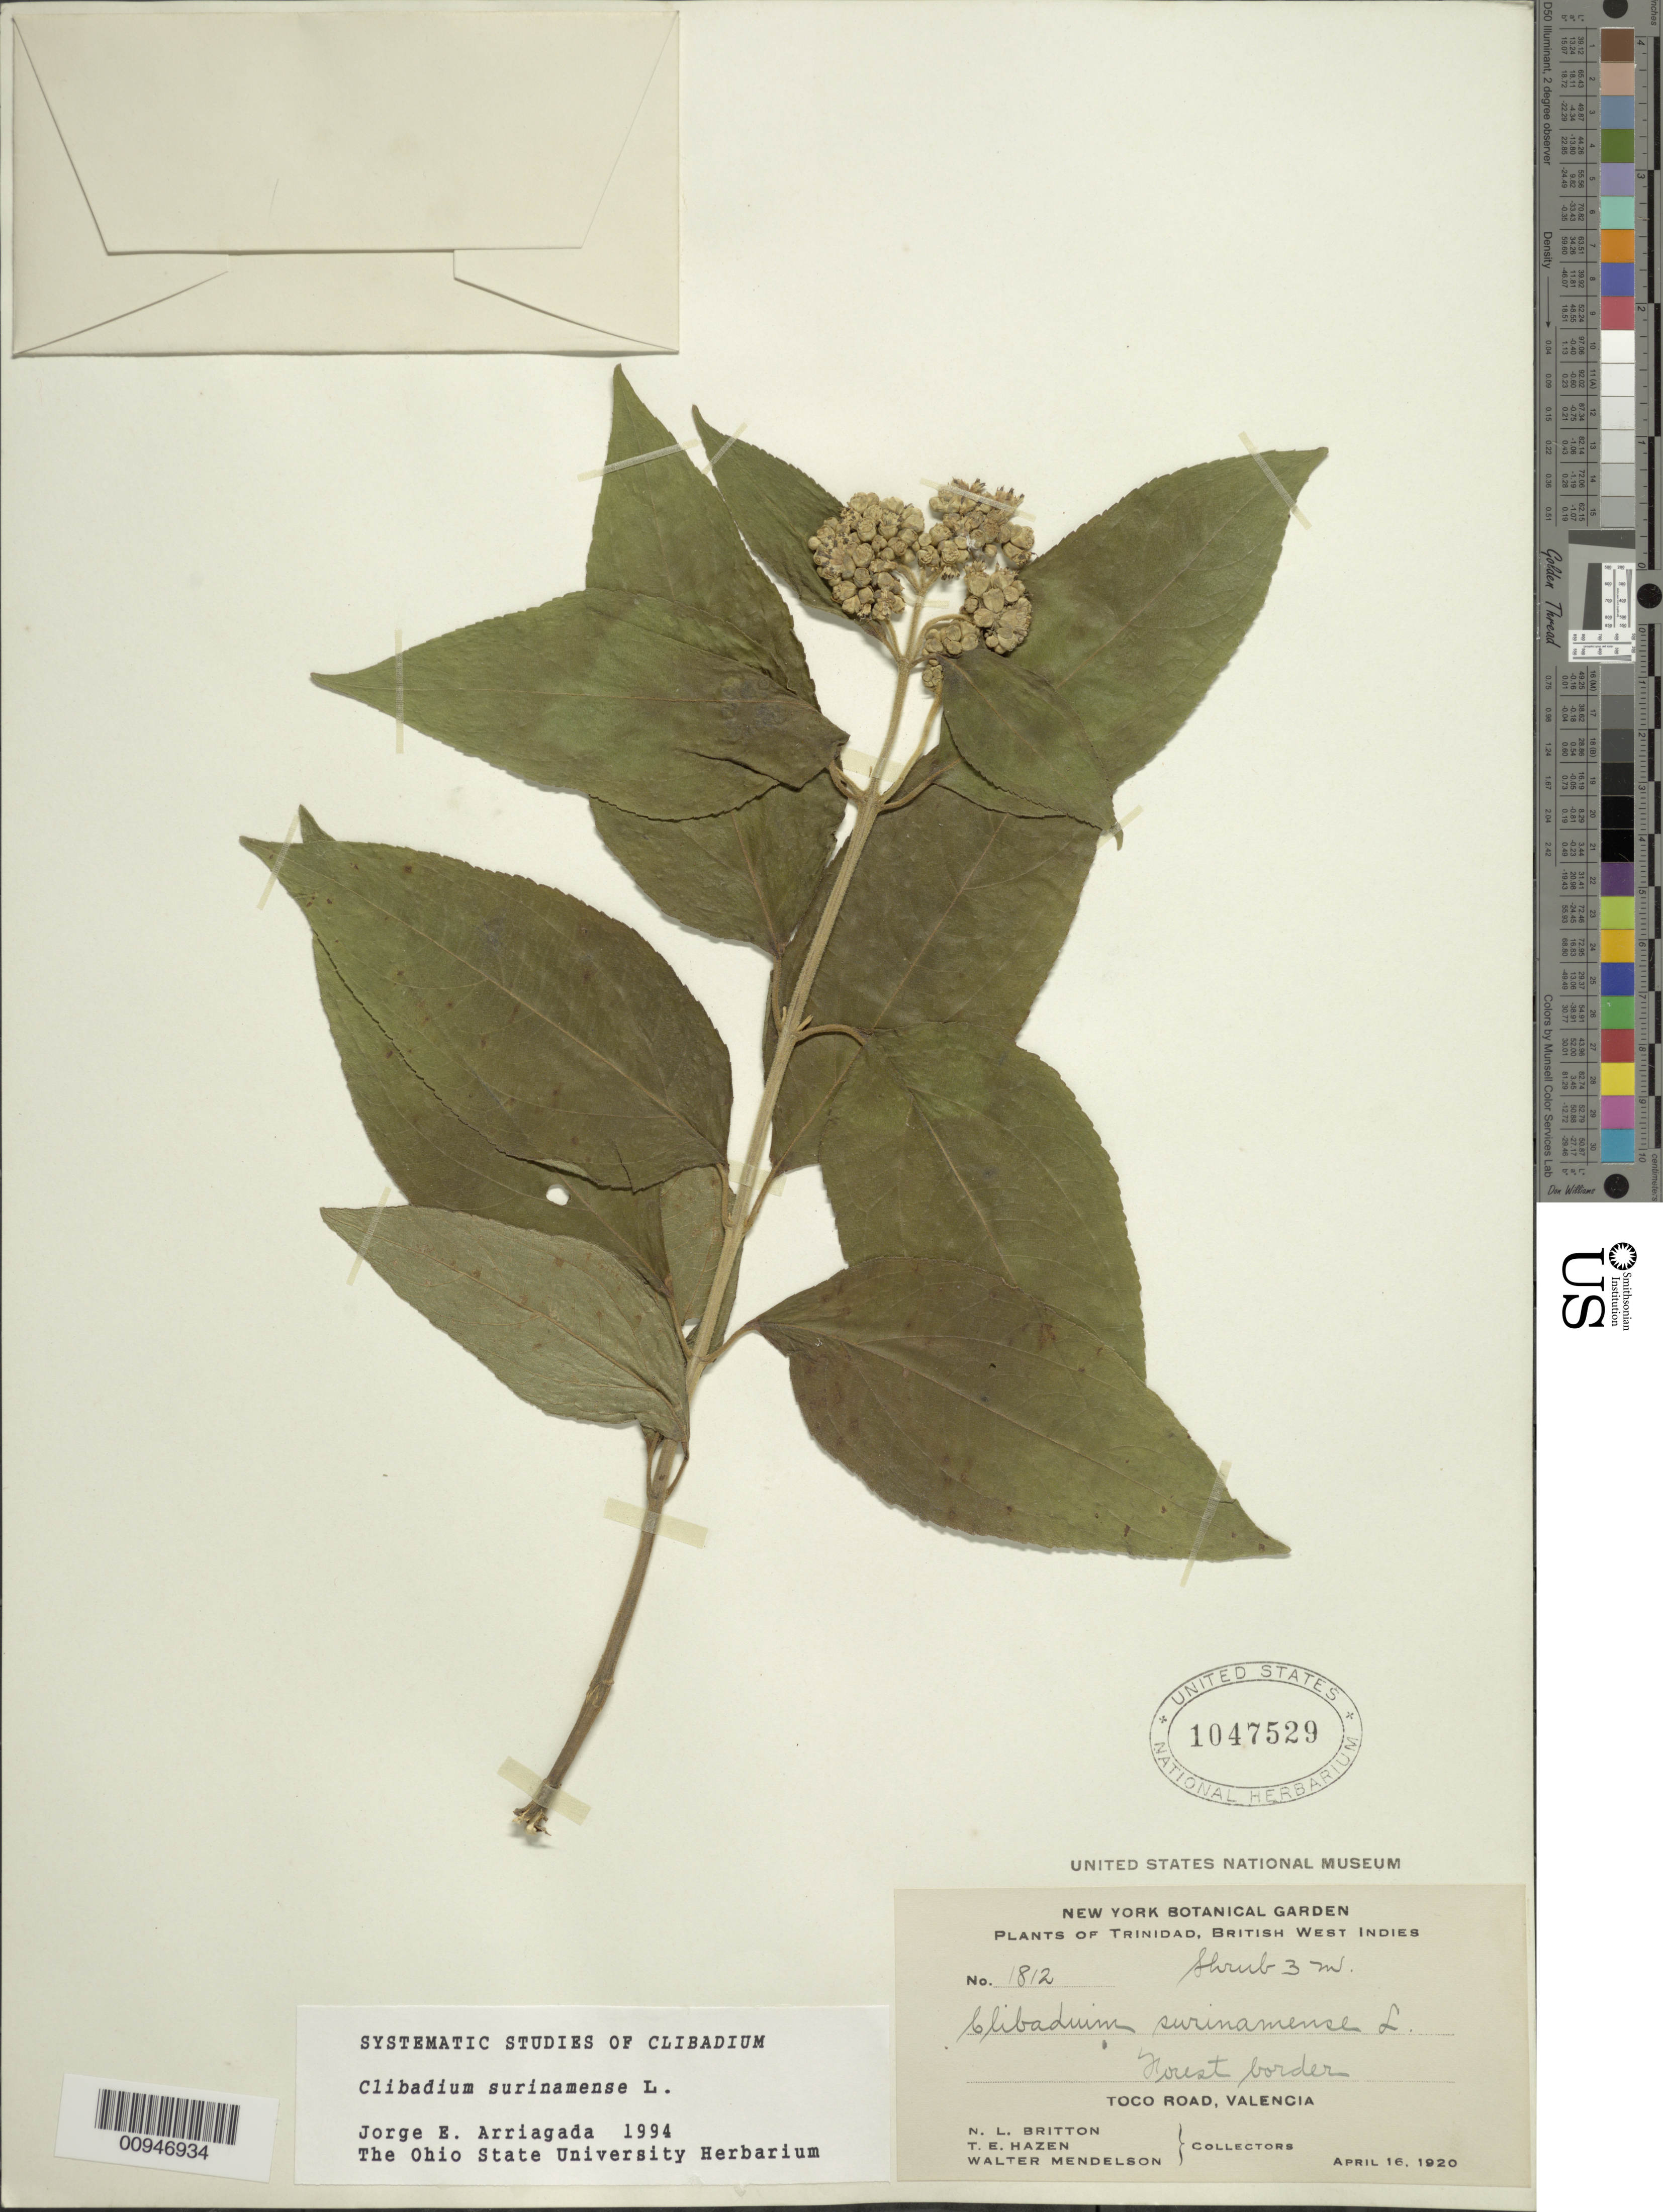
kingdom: Plantae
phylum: Tracheophyta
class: Magnoliopsida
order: Asterales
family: Asteraceae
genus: Clibadium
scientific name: Clibadium surinamense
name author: L.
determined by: Arriagada, J. E.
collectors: N. Britton, T. E. Hazen & W. Mendelson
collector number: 1812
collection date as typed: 16 Apr 1920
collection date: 1920-04-16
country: Trinidad and Tobago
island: Trinidad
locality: Toco Road, Valencia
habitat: Forest border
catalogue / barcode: US 1047529